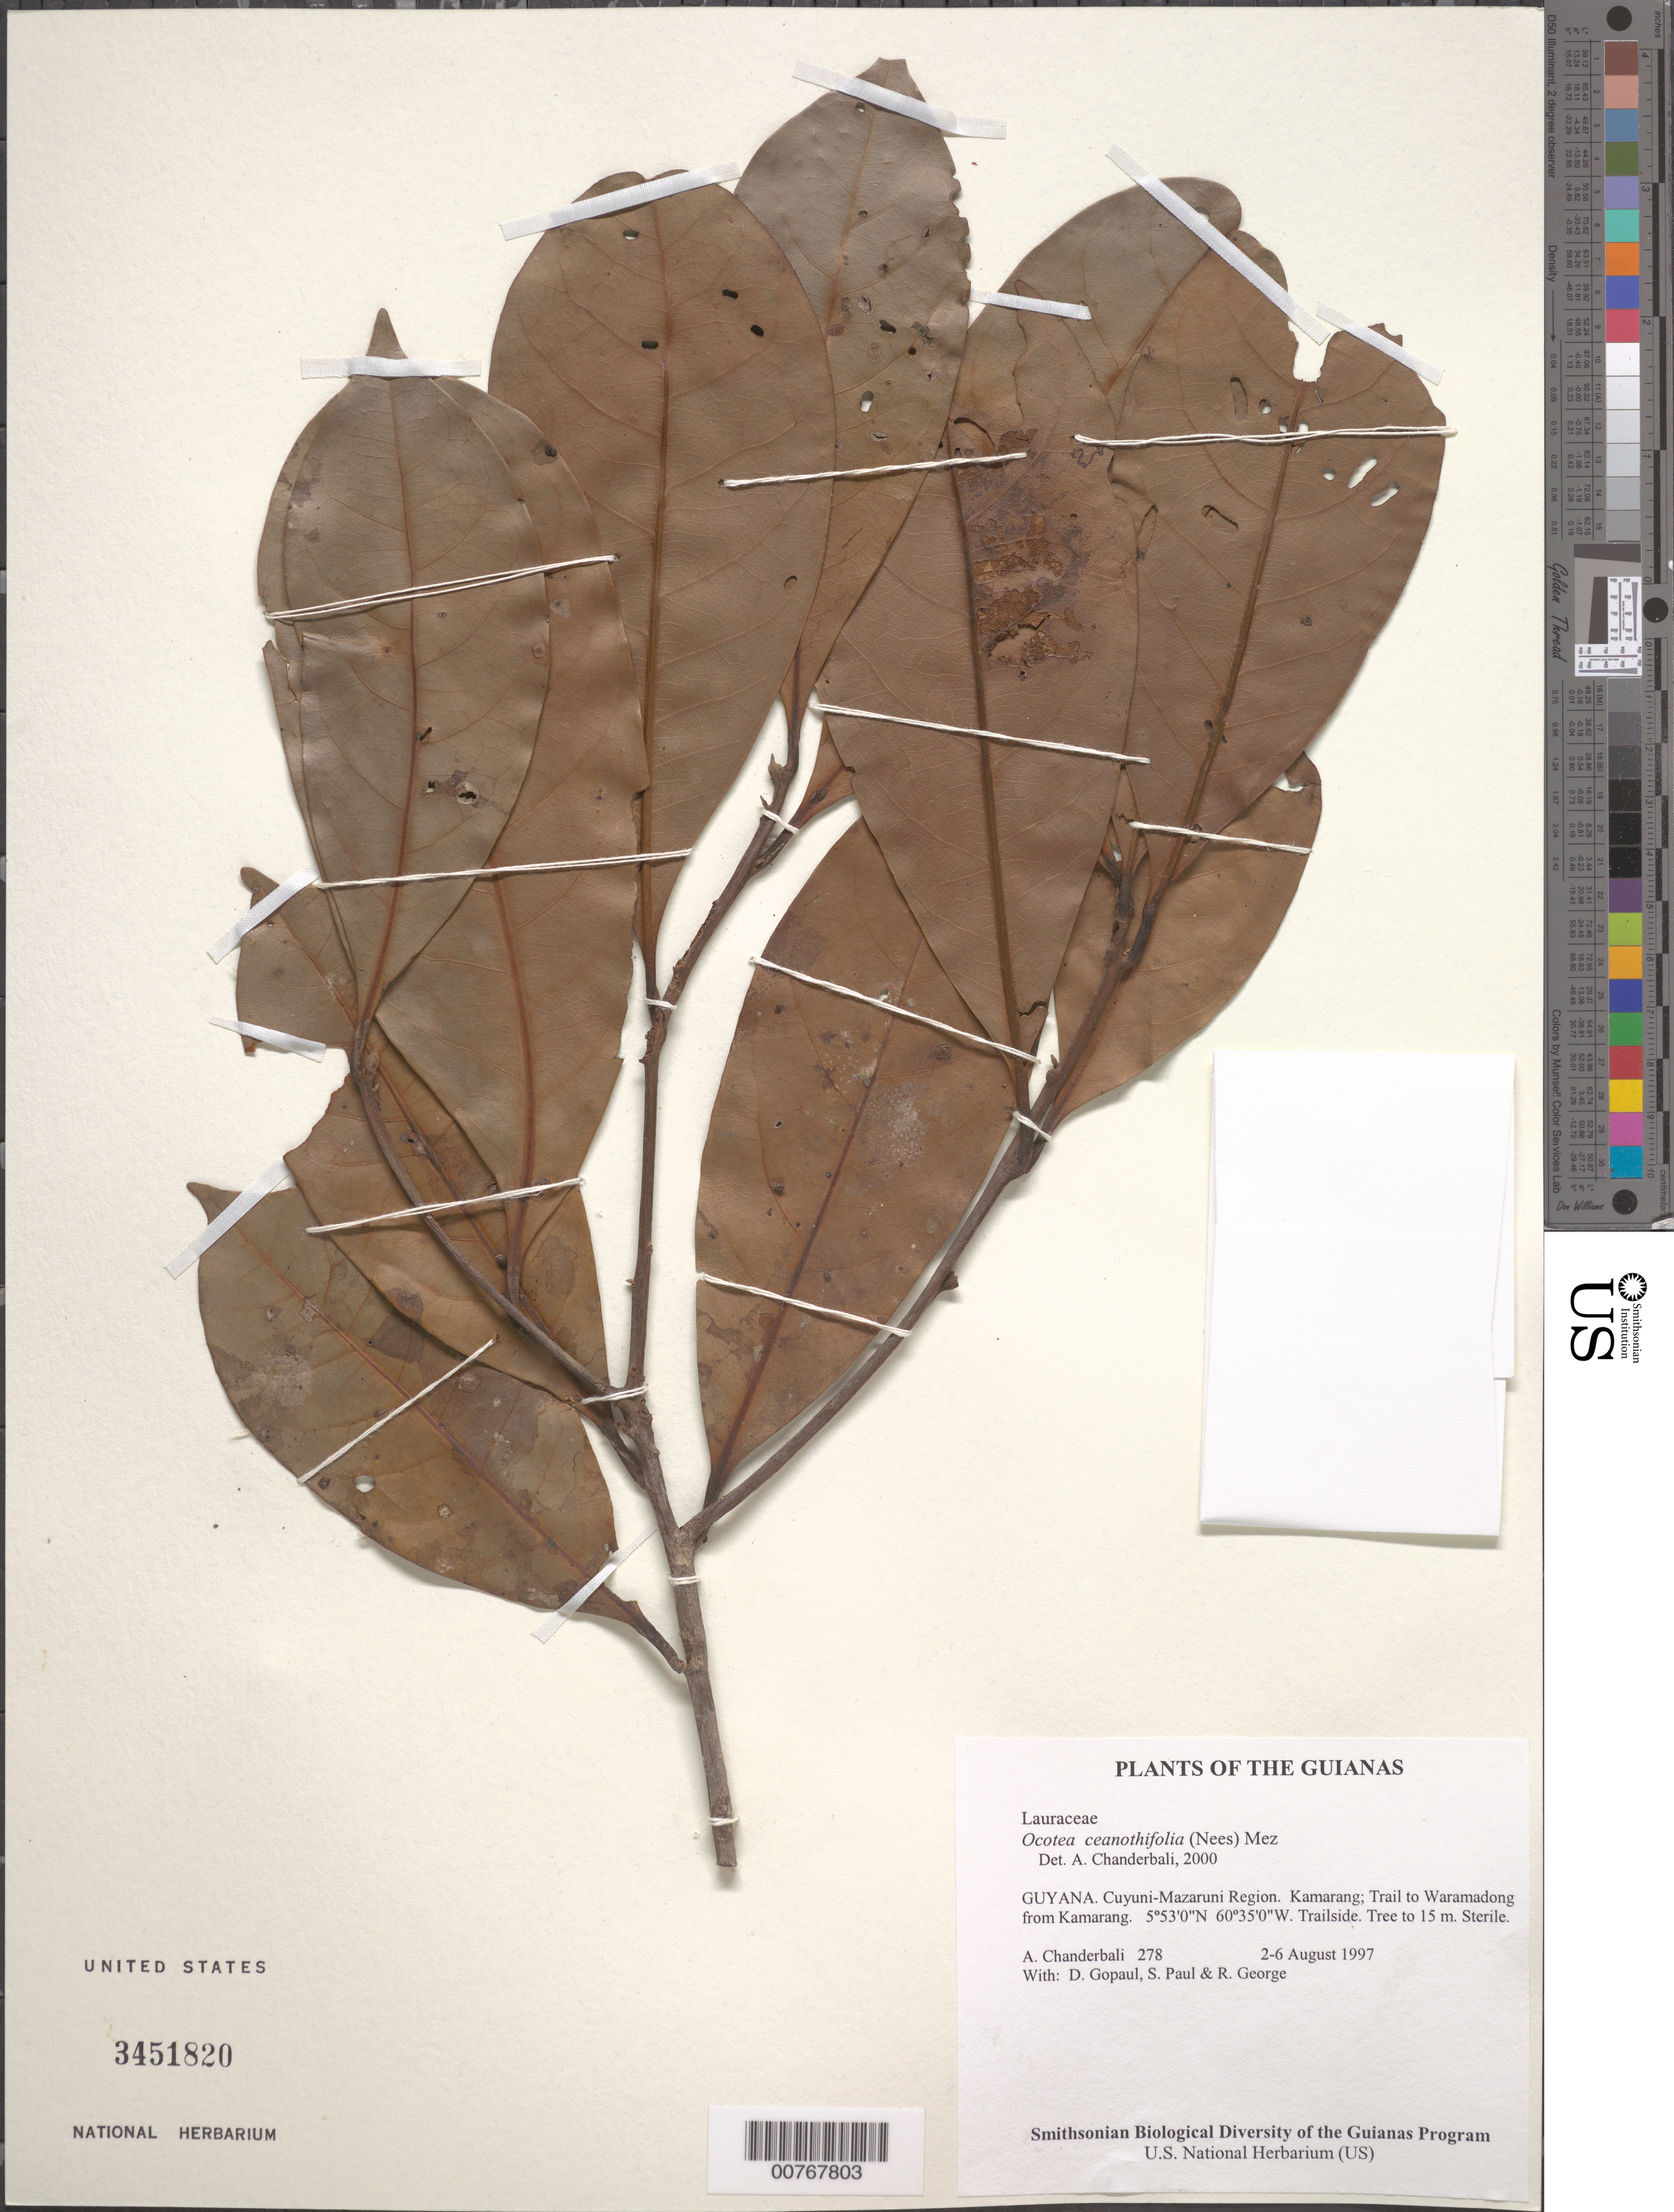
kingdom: Plantae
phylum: Tracheophyta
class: Magnoliopsida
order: Laurales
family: Lauraceae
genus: Ocotea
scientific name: Ocotea ceanothifolia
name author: (Nees) Mez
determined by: Chanderbali, Andre Shashi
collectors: A. S. Chanderbali, D. Gopaul, S. Paul & R. George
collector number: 278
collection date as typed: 2-6 August 1997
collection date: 1997-08-02/1997-08-06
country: Guyana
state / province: Cuyuni-Mazaruni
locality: Kamarang; Trail to Waramadong from Kamarang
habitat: Trailside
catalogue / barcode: US 3451820